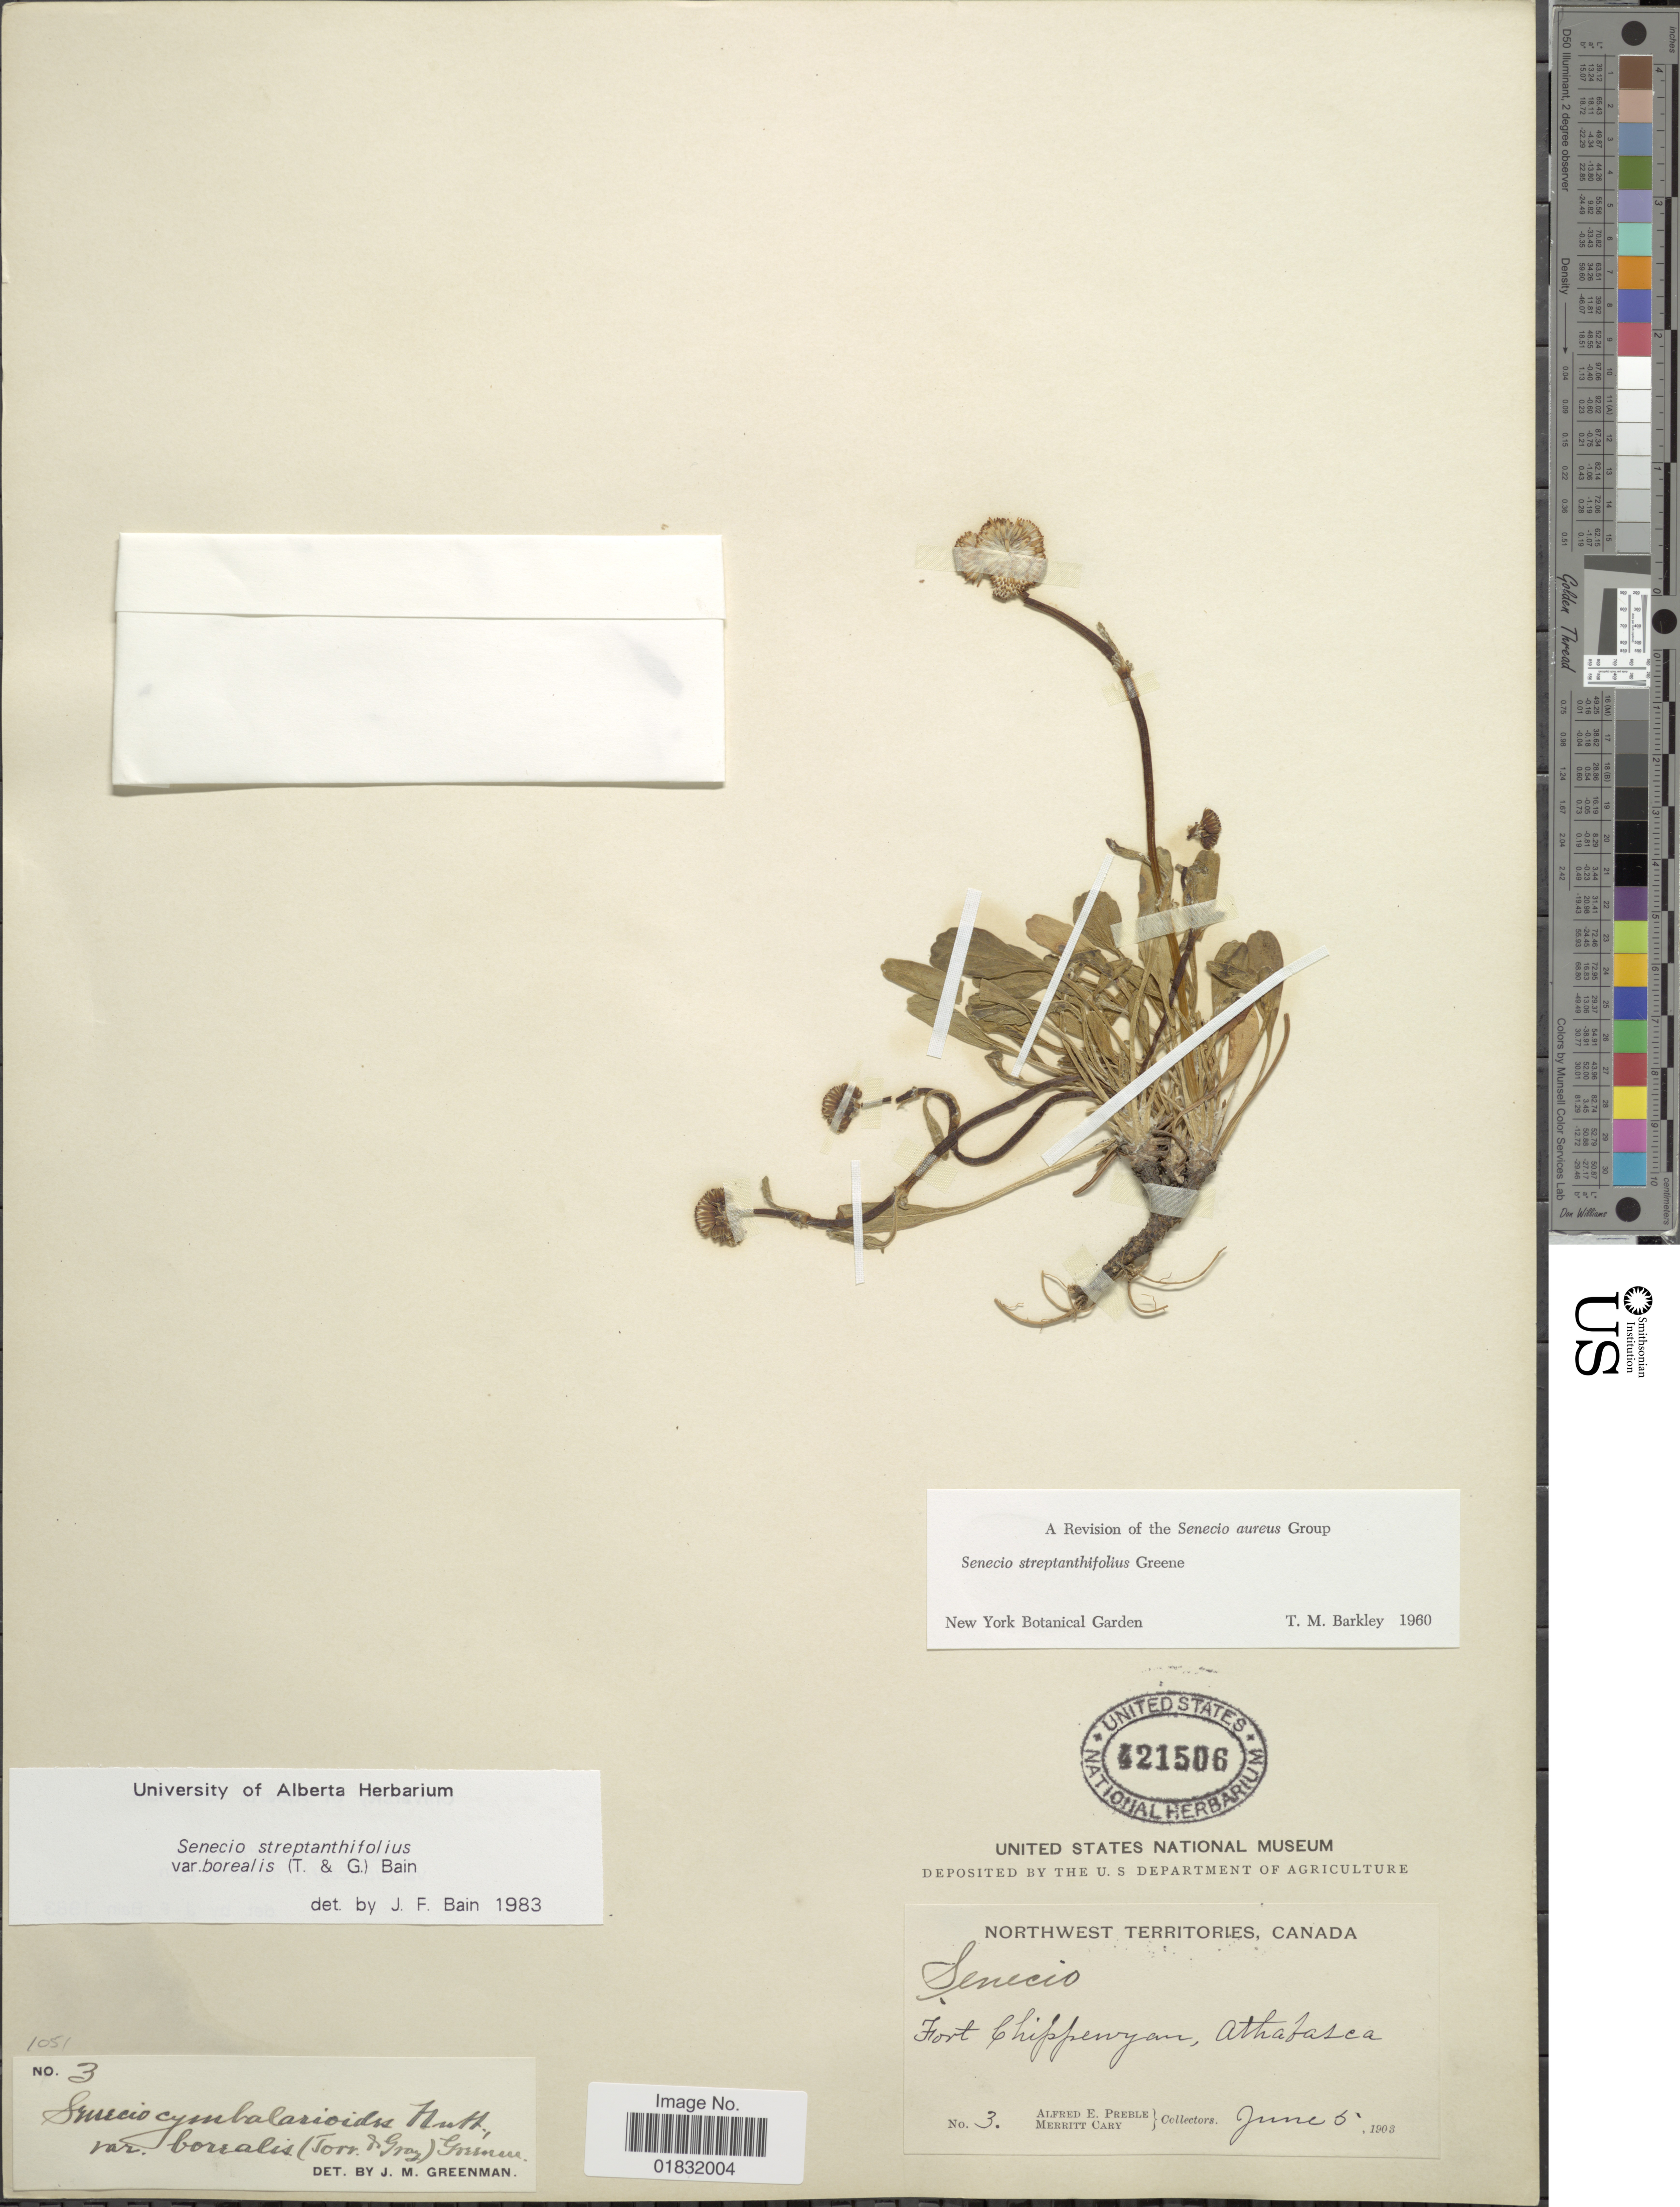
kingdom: Plantae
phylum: Tracheophyta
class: Magnoliopsida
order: Asterales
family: Asteraceae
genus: Packera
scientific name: Packera streptanthifolia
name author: (Greene) W.A. Weber & Á. Löve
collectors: A. Preble & M. Cary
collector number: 3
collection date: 1903-06-05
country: Canada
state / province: Northwest Territories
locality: Fort Chippewyan, Athabasca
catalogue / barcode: US 421506